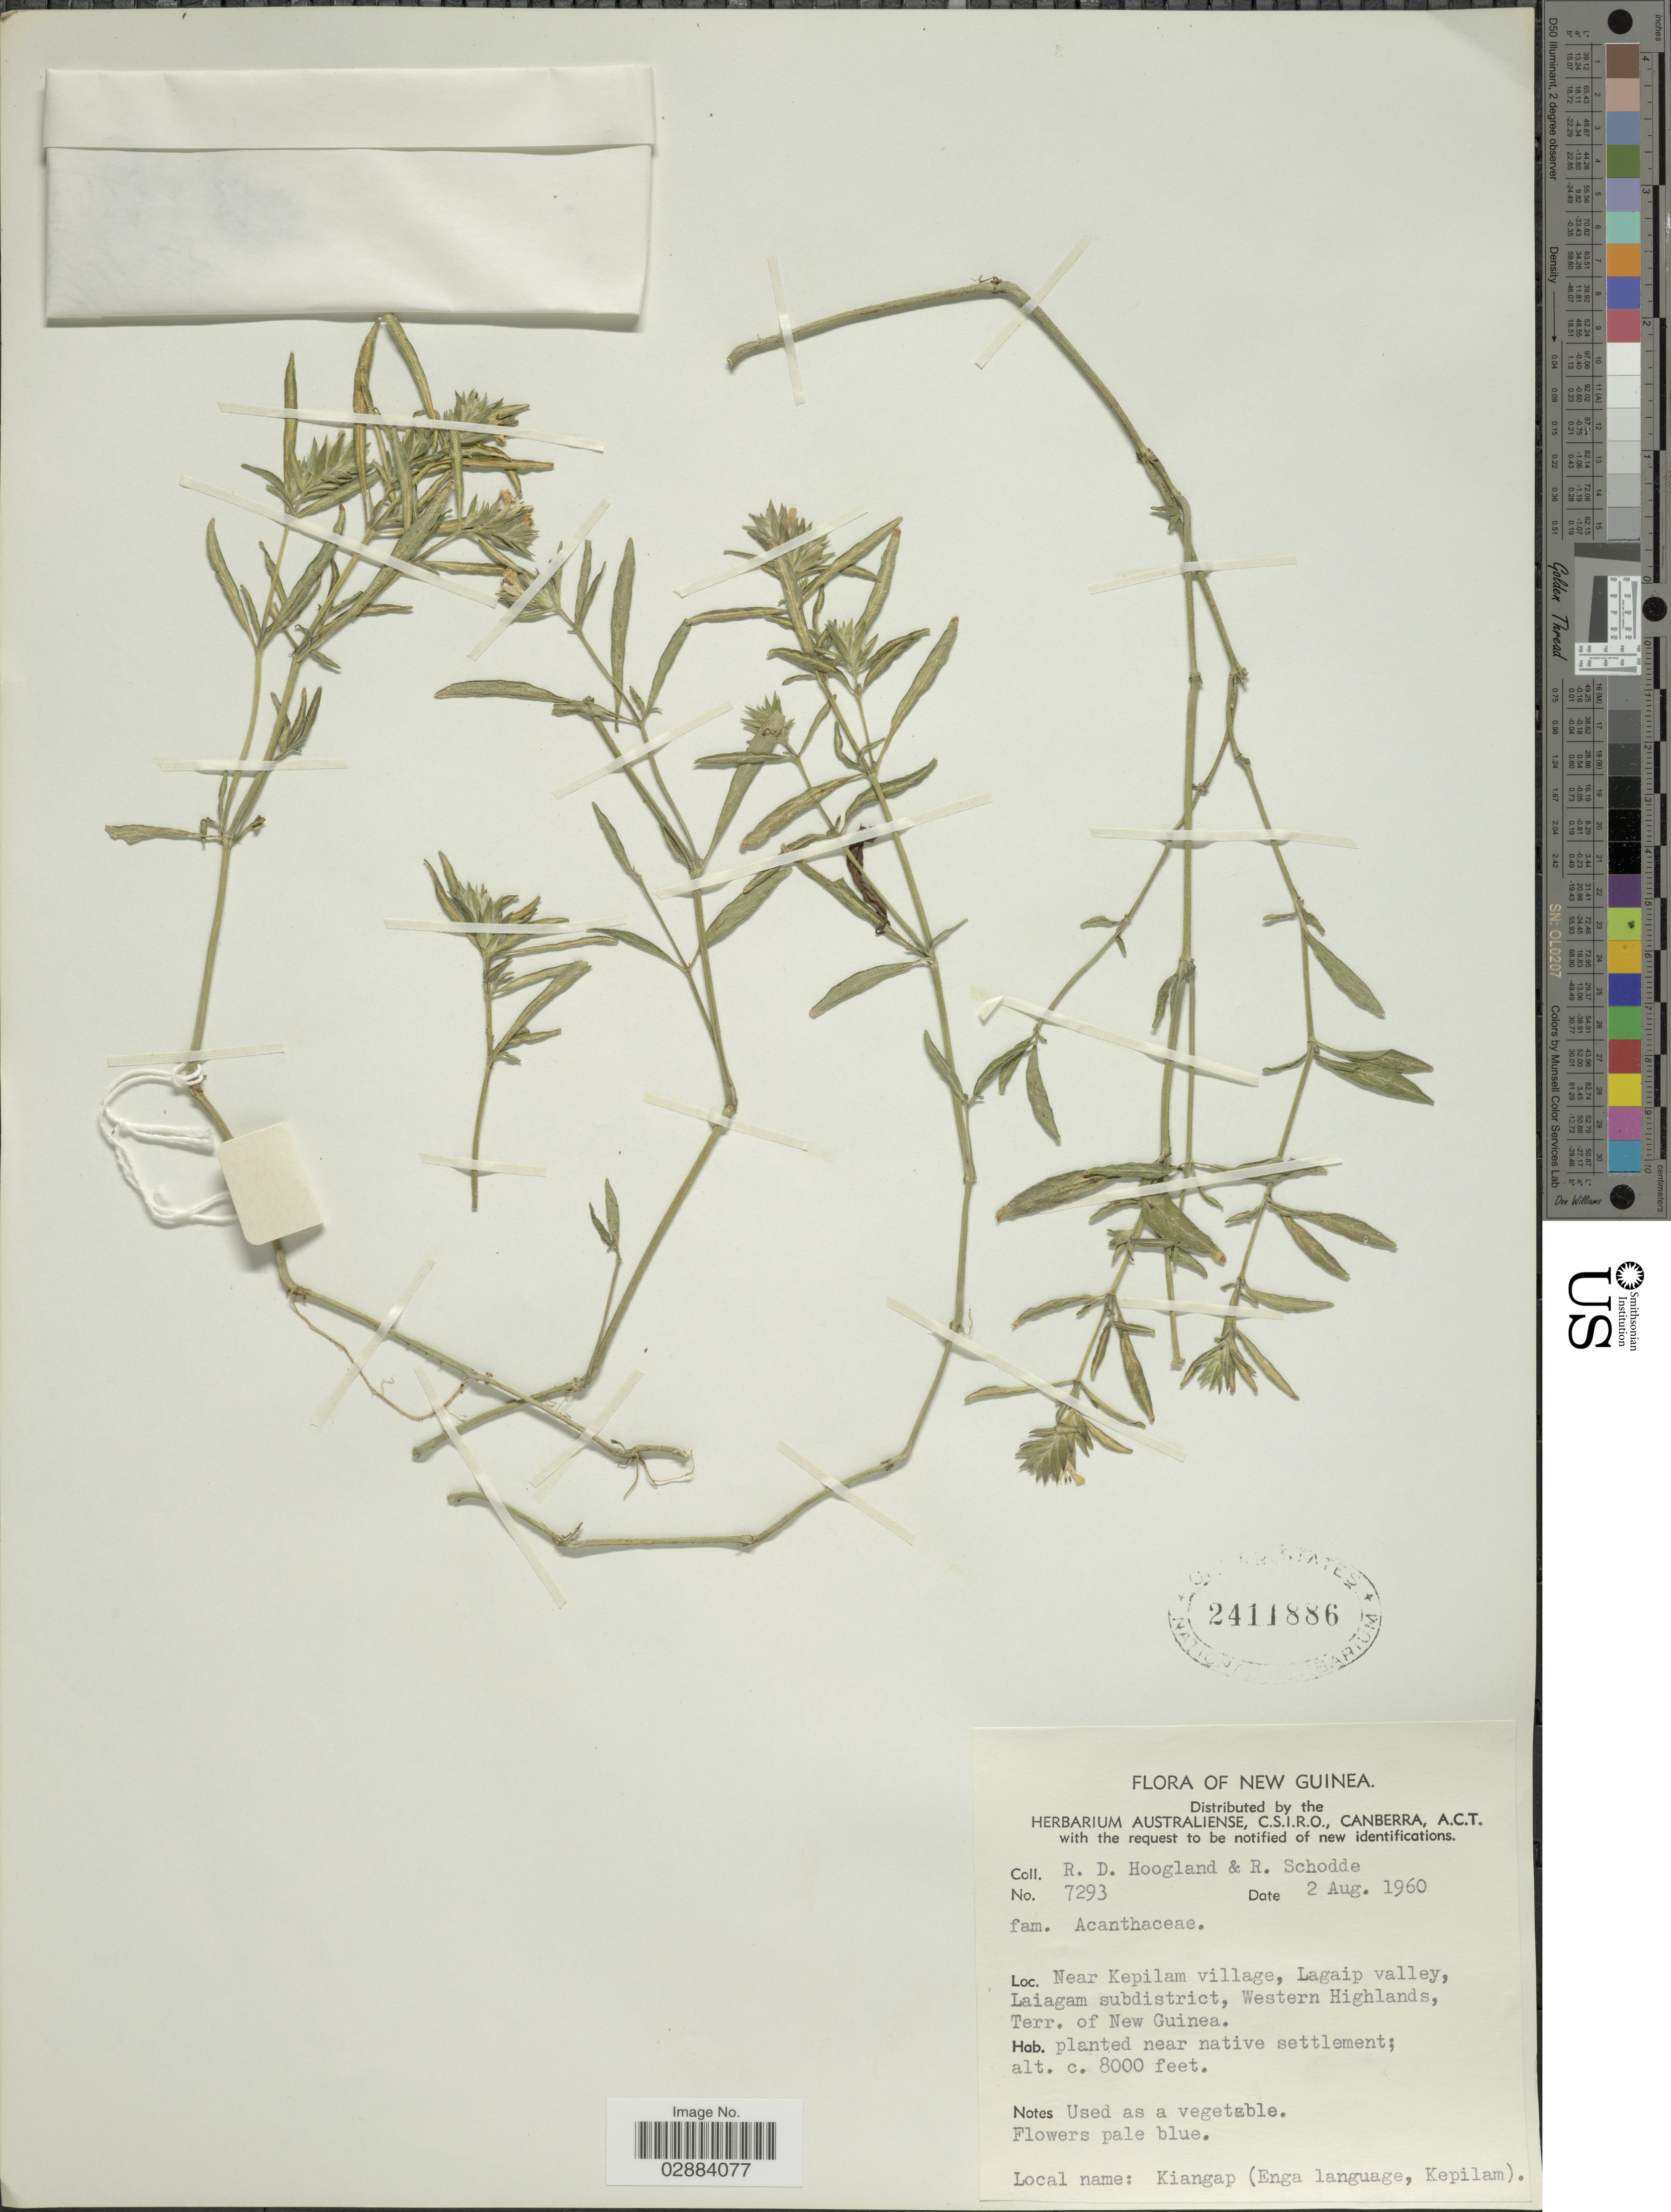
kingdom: Plantae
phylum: Tracheophyta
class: Magnoliopsida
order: Lamiales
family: Acanthaceae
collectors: R. D. Hoogland & R. Schodde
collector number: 7293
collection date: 1960-08-02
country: Papua New Guinea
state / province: Western Highlands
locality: New Guinea. Near Kepilam village, Lagaip valley, Laiagam subdistrict, Western Highlands, Terr. of New Guinea.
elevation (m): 2438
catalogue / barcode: US 2411886